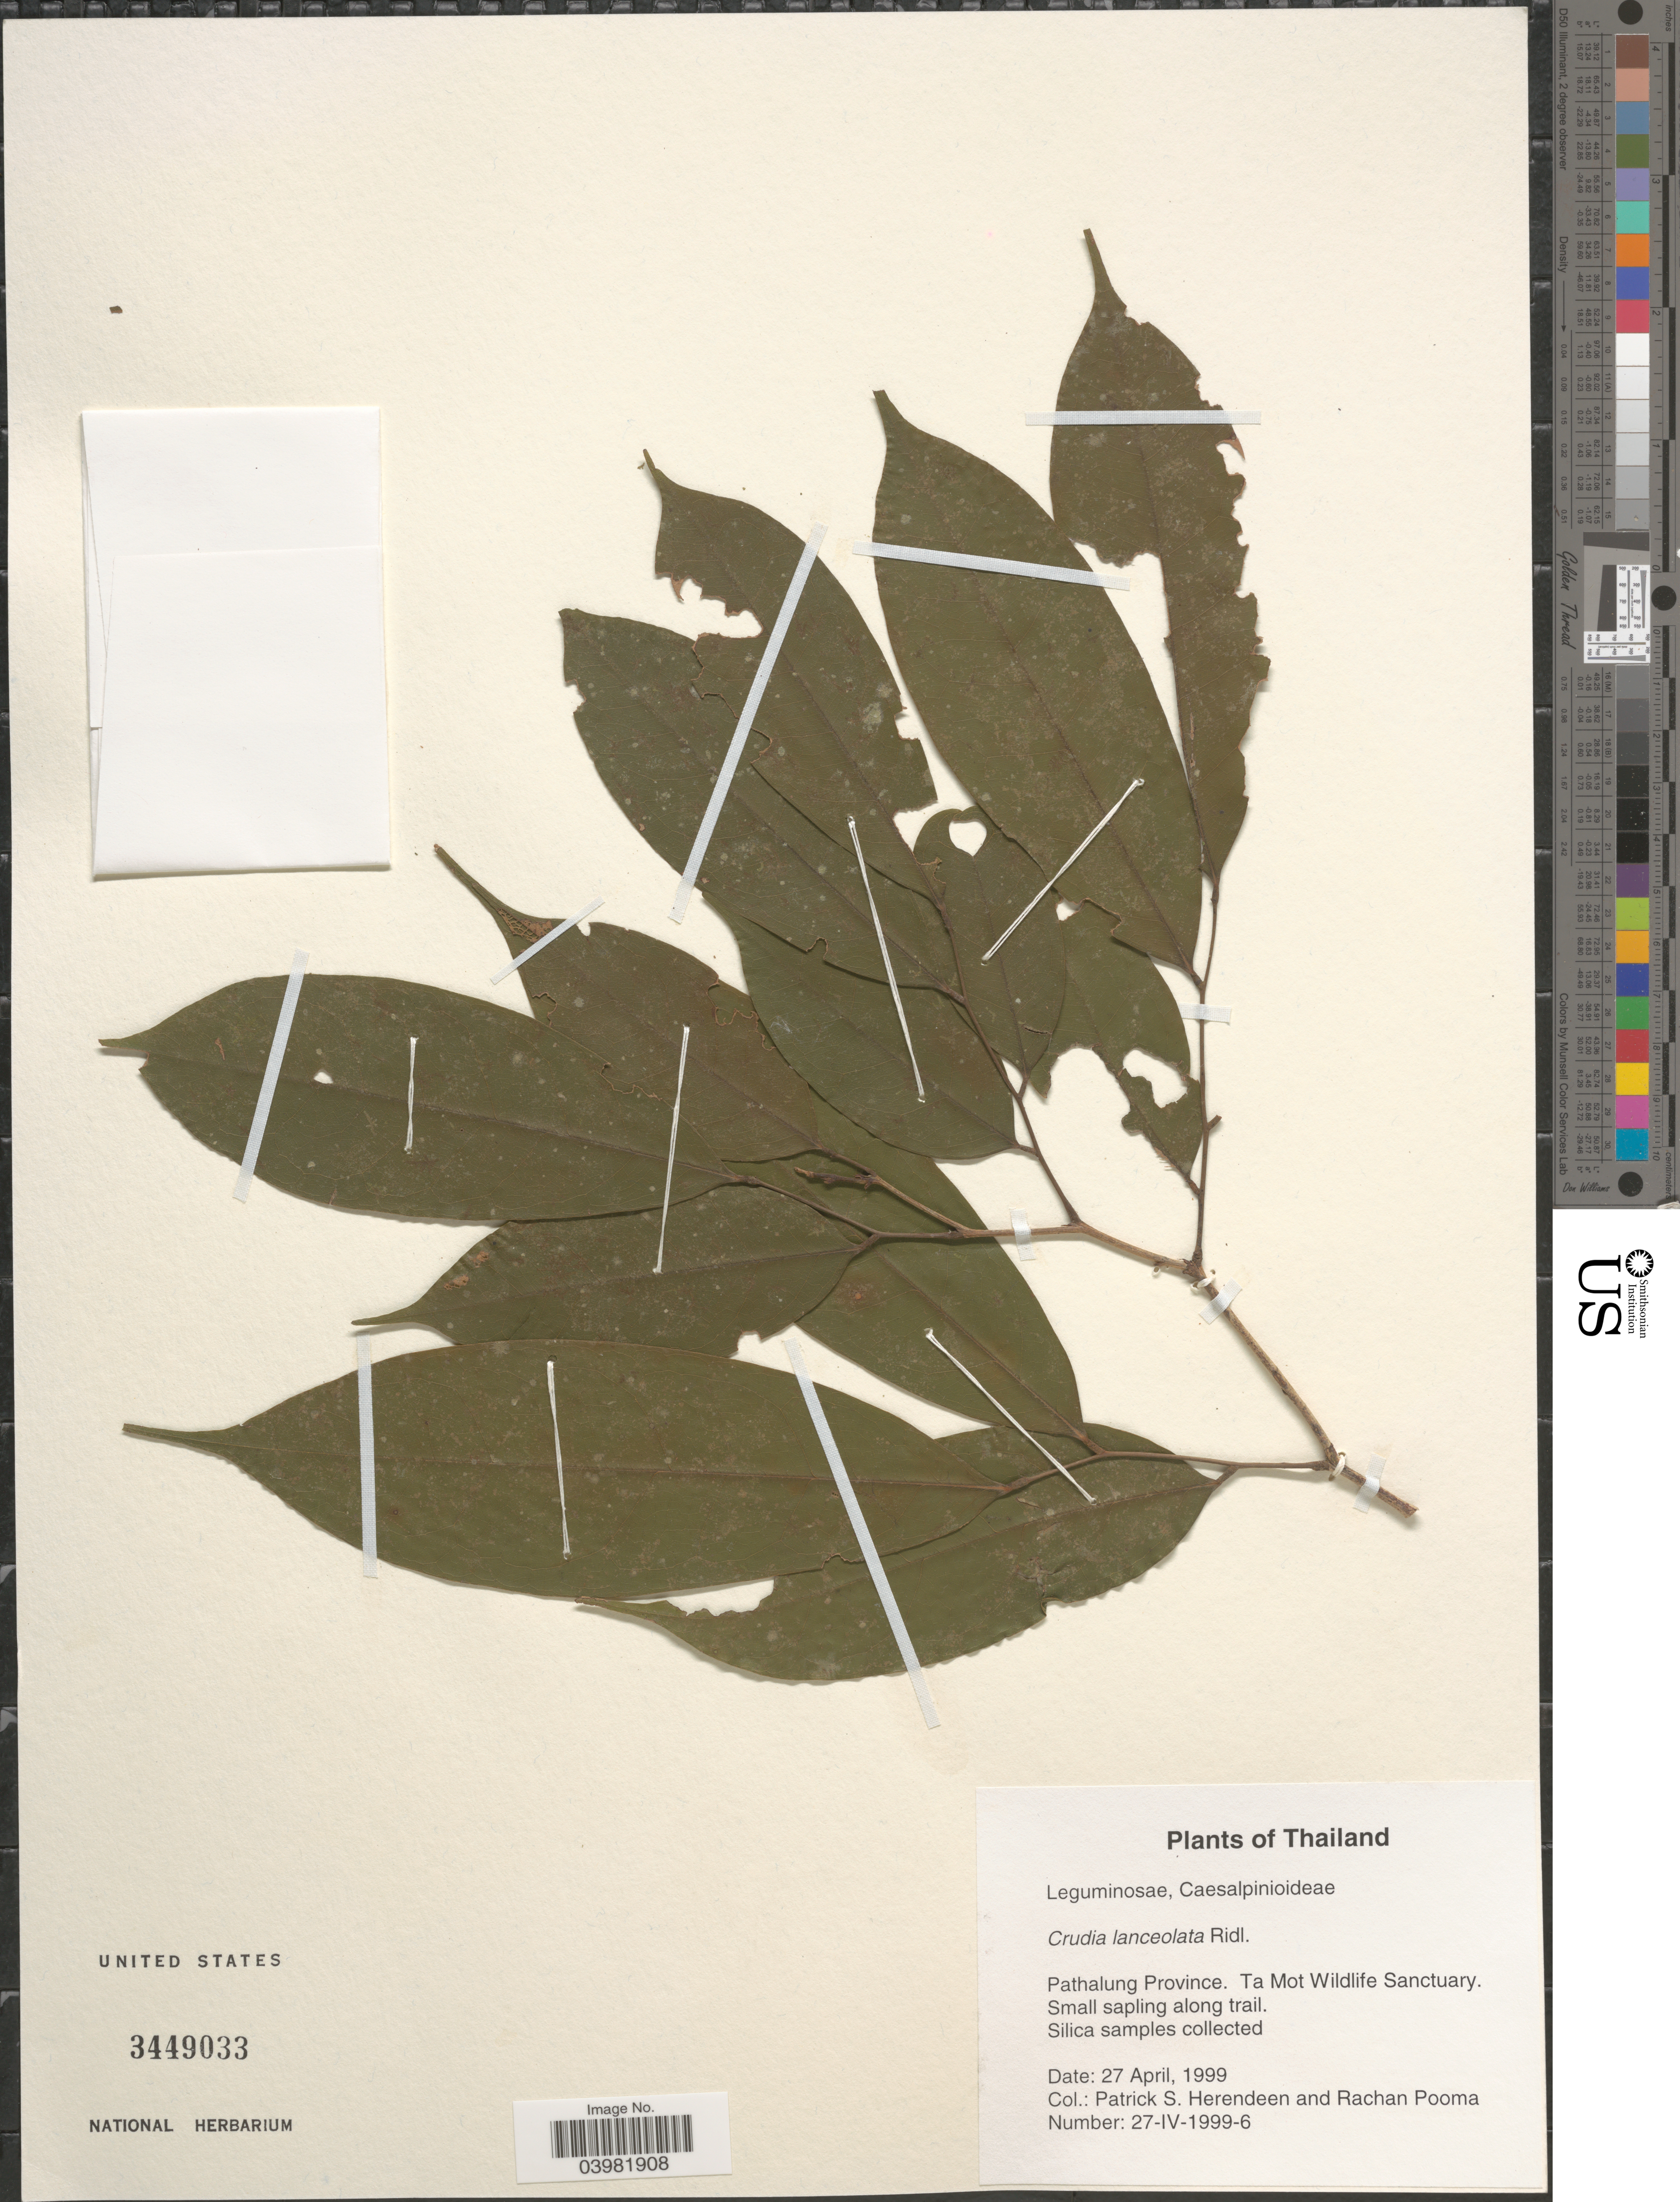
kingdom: Plantae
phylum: Tracheophyta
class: Magnoliopsida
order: Fabales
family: Fabaceae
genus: Crudia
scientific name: Crudia lanceolata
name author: Ridl.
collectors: P. S. Herendeen & R. Pooma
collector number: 27-IV-1999-6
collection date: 1999-04-27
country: Thailand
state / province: Phattalung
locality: Pathalung Province. Ta Mot Wildlife Sanctuary. Along trail.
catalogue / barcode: US 3449033